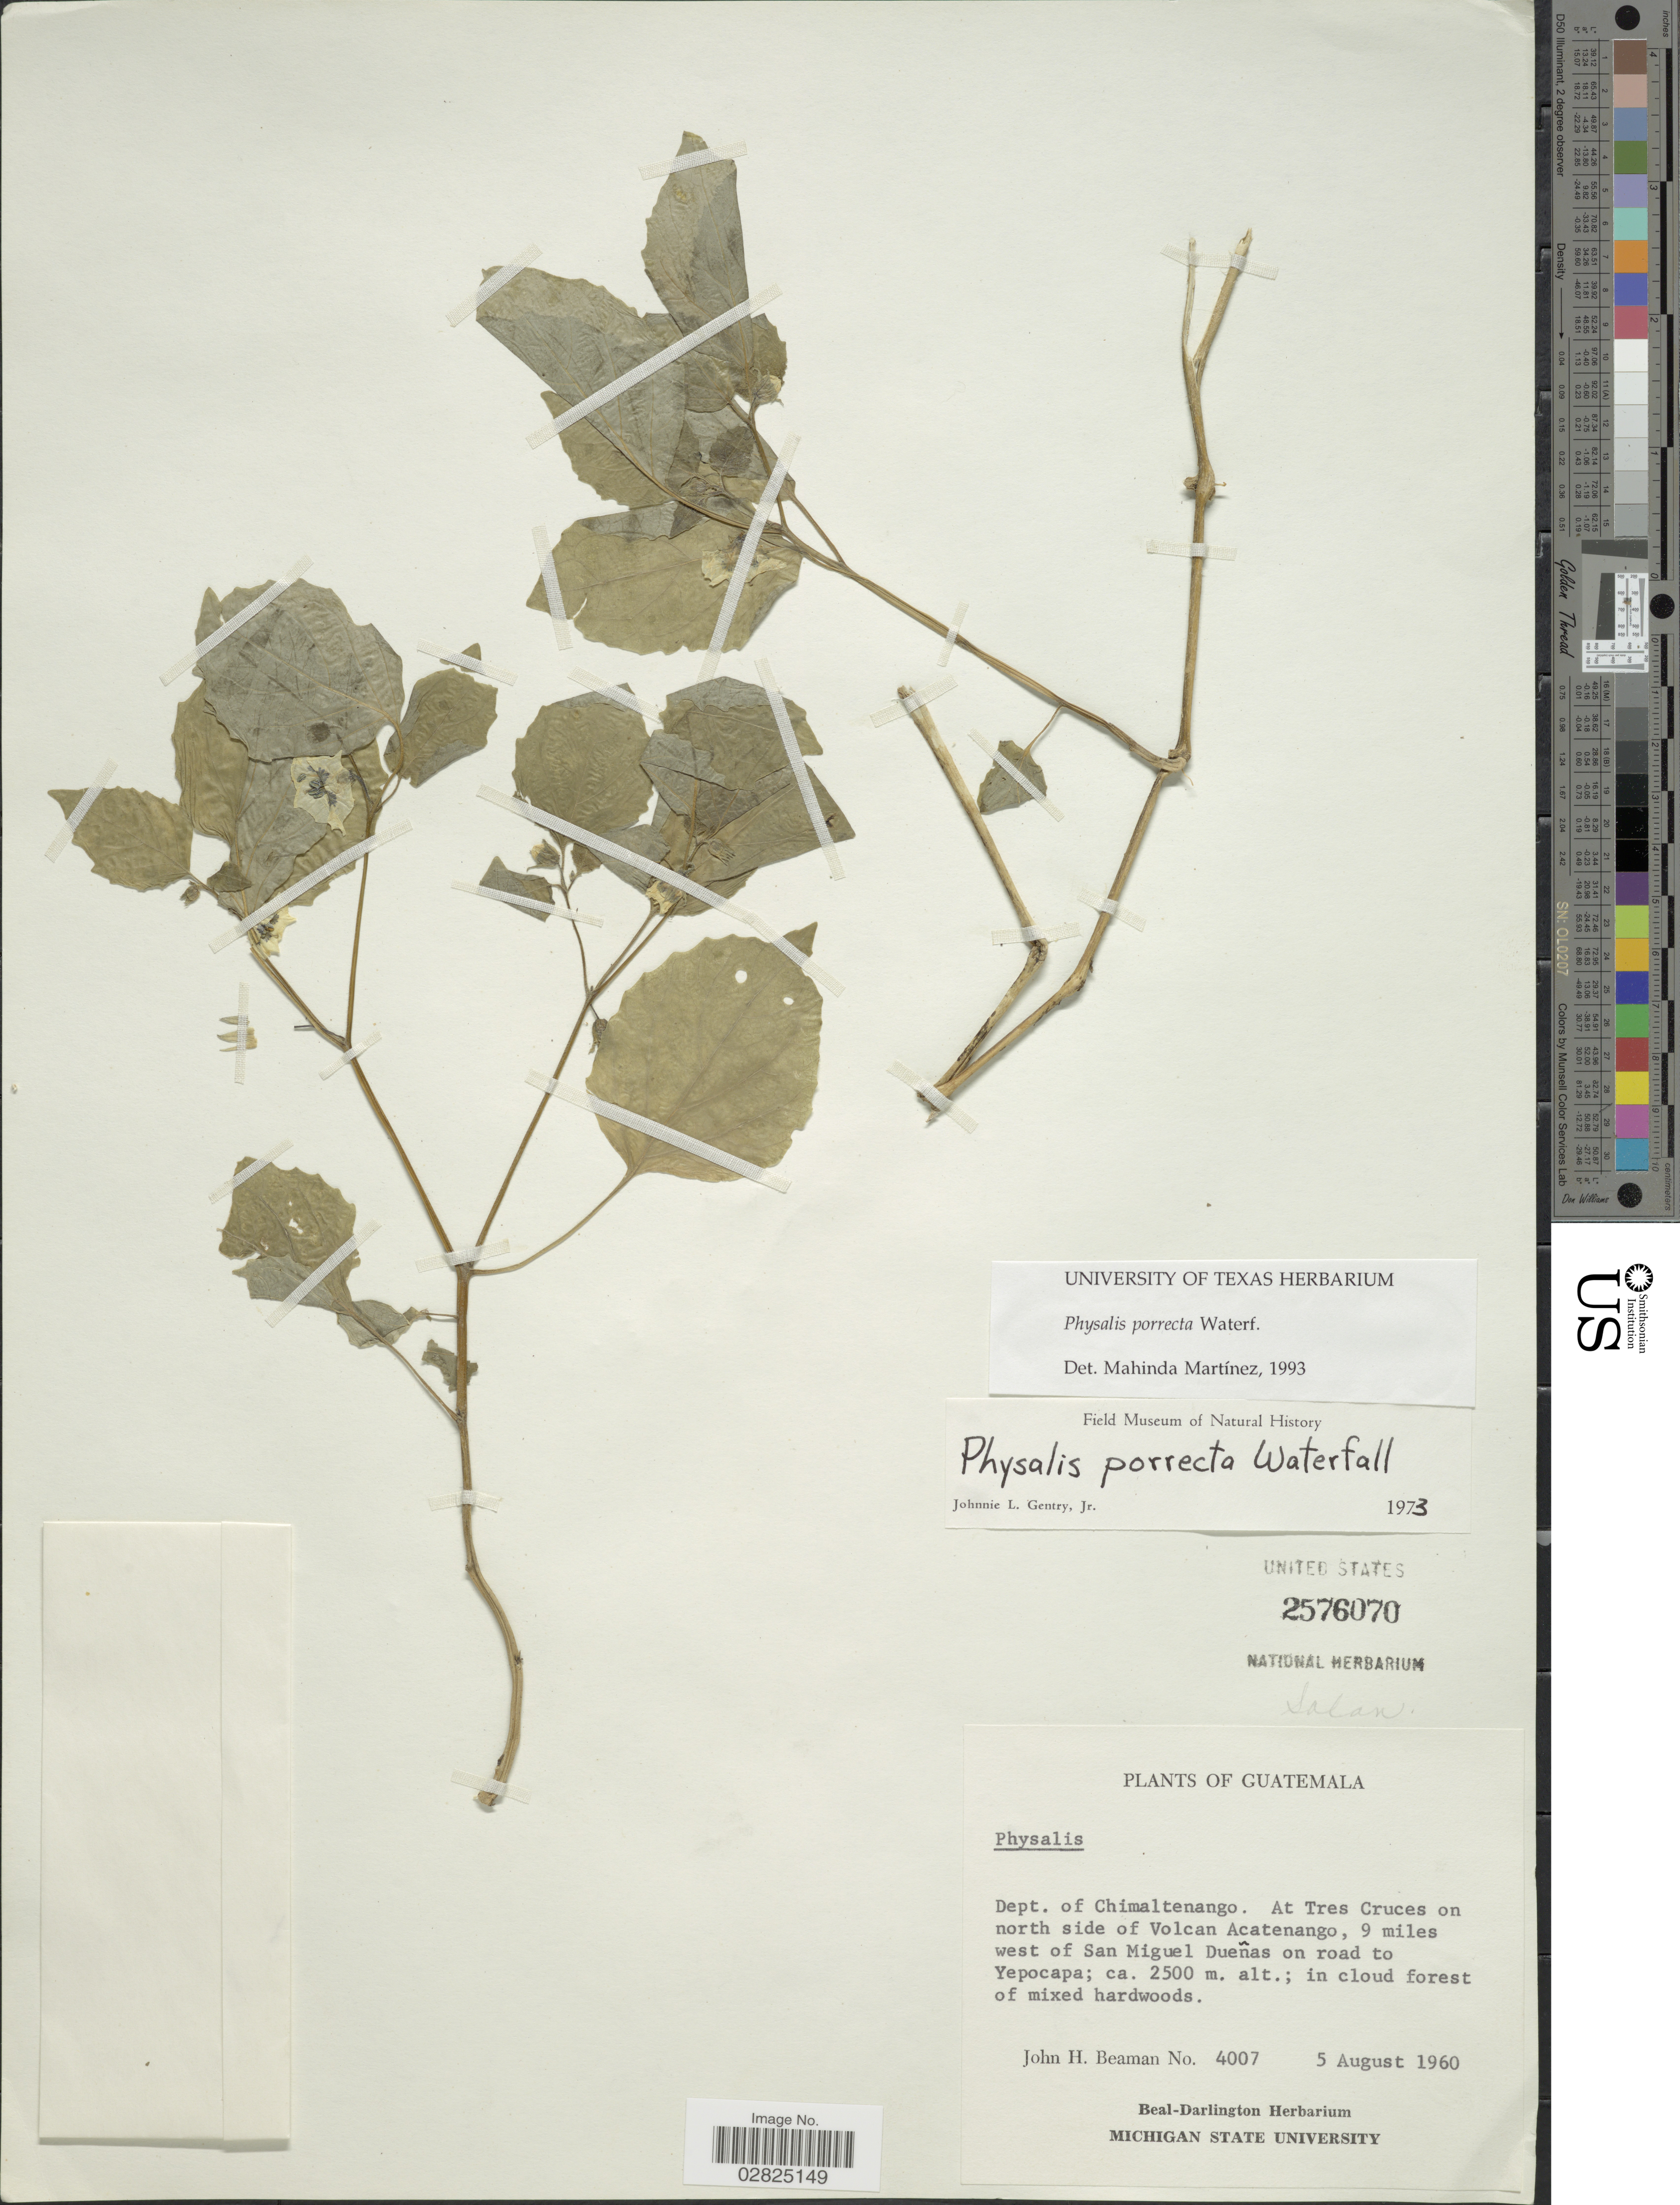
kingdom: Plantae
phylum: Tracheophyta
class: Magnoliopsida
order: Solanales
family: Solanaceae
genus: Physalis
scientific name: Physalis porrecta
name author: Waterf.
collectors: J. H. Beaman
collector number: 4007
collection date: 1960-08-05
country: Guatemala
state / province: Chimaltenango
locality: Dept. of Chimaltenango. At Tres Cruces on north side of Volcan Acatenango, 9 miles west of San Miguel Dueñas on road to Yepocapa.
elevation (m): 2500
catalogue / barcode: US 2576070